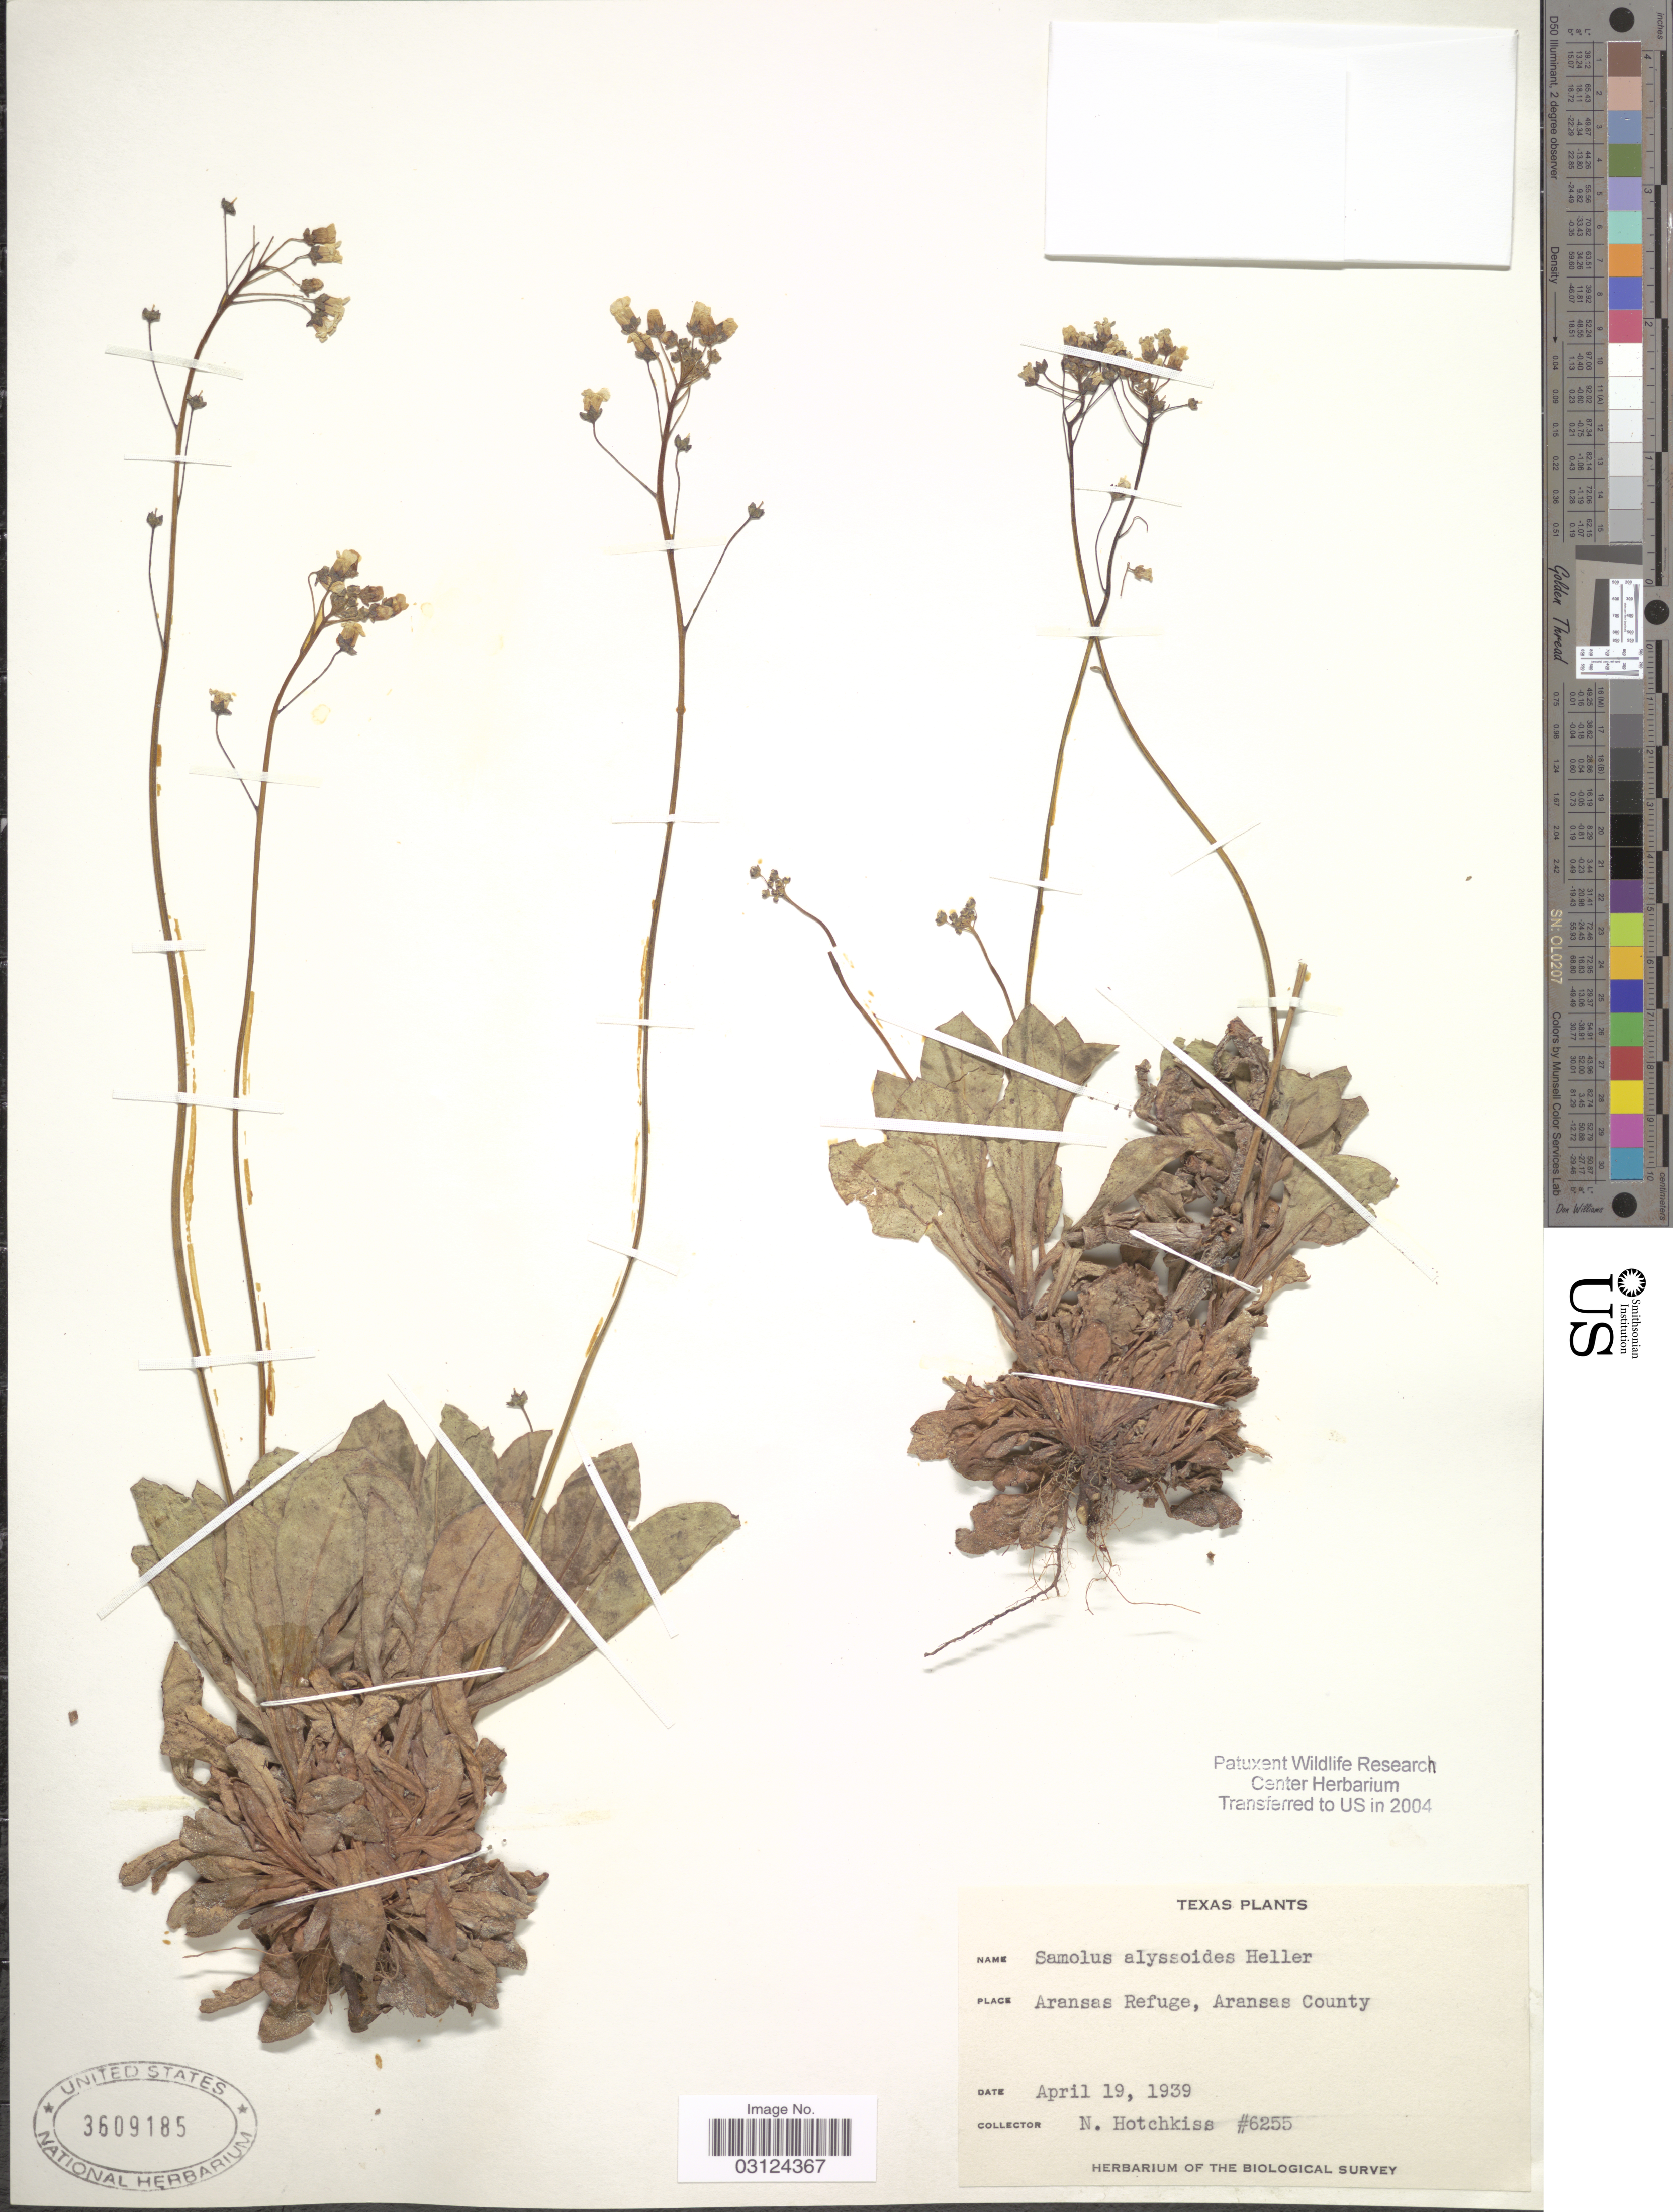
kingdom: Plantae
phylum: Tracheophyta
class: Magnoliopsida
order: Ericales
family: Primulaceae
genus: Samolus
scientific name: Samolus ebracteatus subsp. alyssoides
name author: (A. Heller) R. Knuth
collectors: N. Hotchkiss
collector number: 6255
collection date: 1939-04-19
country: United States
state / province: Texas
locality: Aransas Refuge, Aransas County.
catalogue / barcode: US 3609185